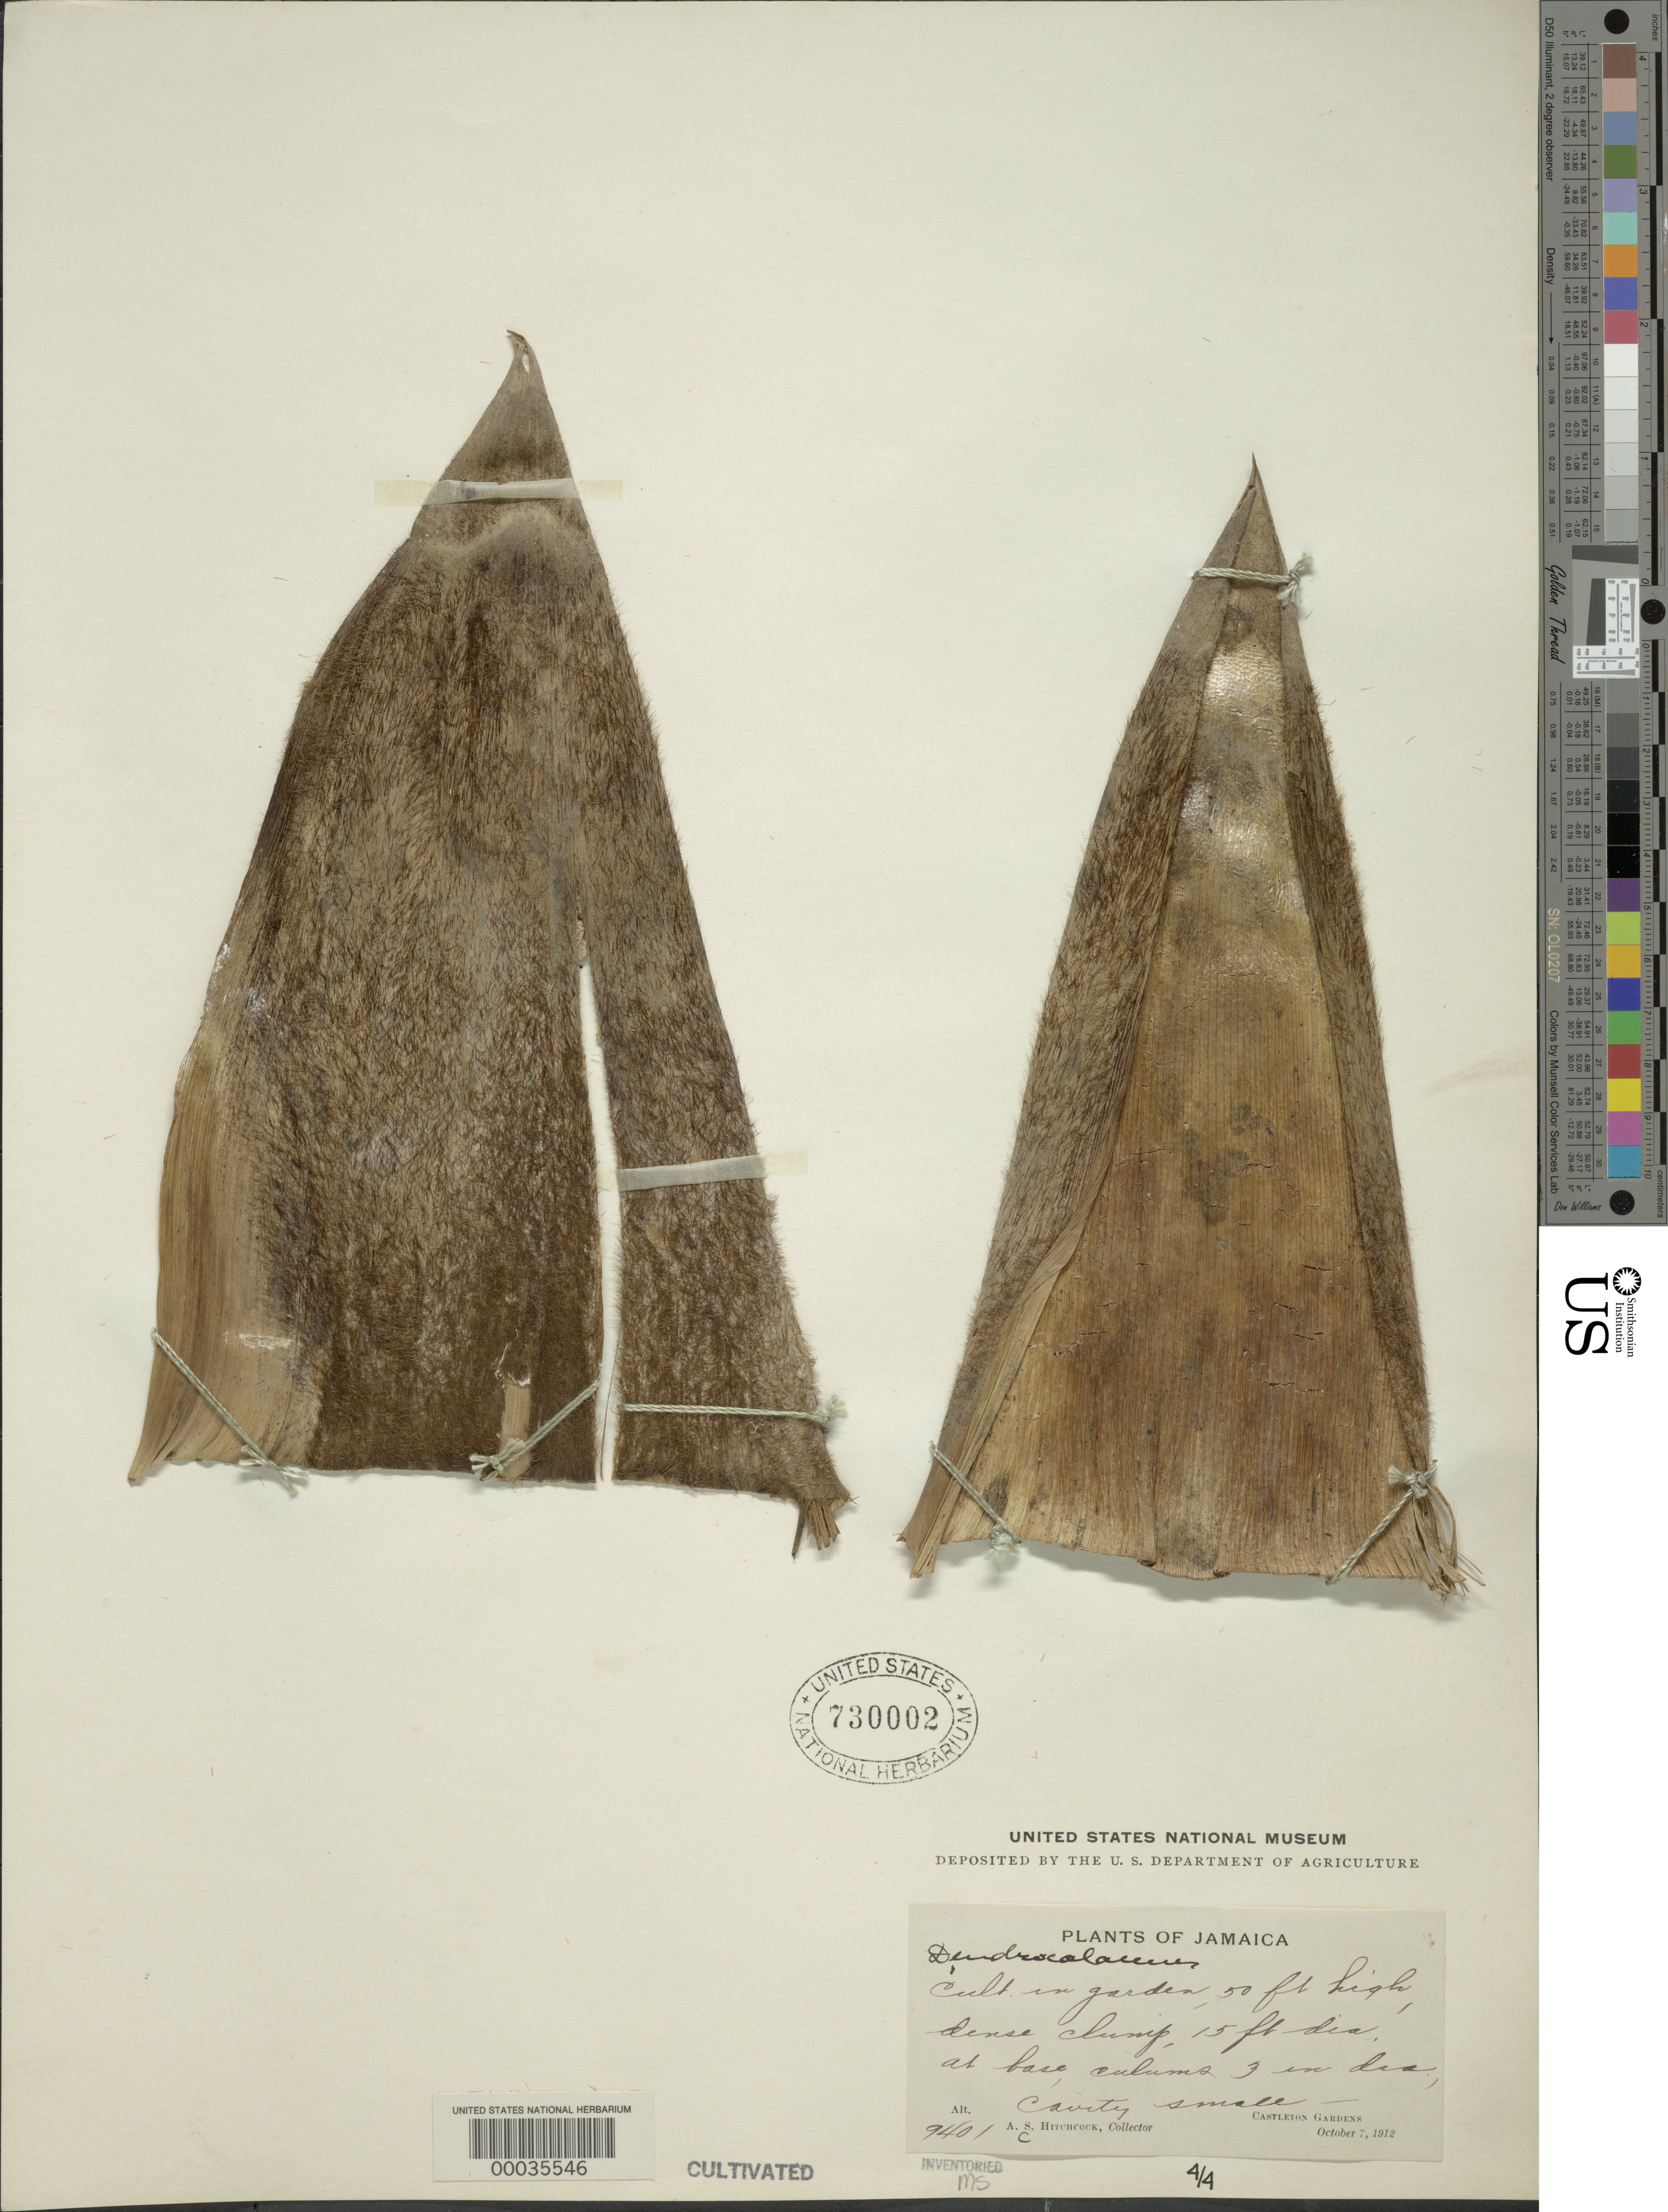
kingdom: Plantae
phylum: Tracheophyta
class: Liliopsida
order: Poales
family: Poaceae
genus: Dendrocalamus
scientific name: Dendrocalamus strictus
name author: (Roxb.) Nees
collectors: A. S. Hitchcock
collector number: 9401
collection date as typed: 07 Oct 1912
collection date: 1912-10-07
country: Jamaica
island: Greater Antilles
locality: Castleton garden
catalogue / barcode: US 730002